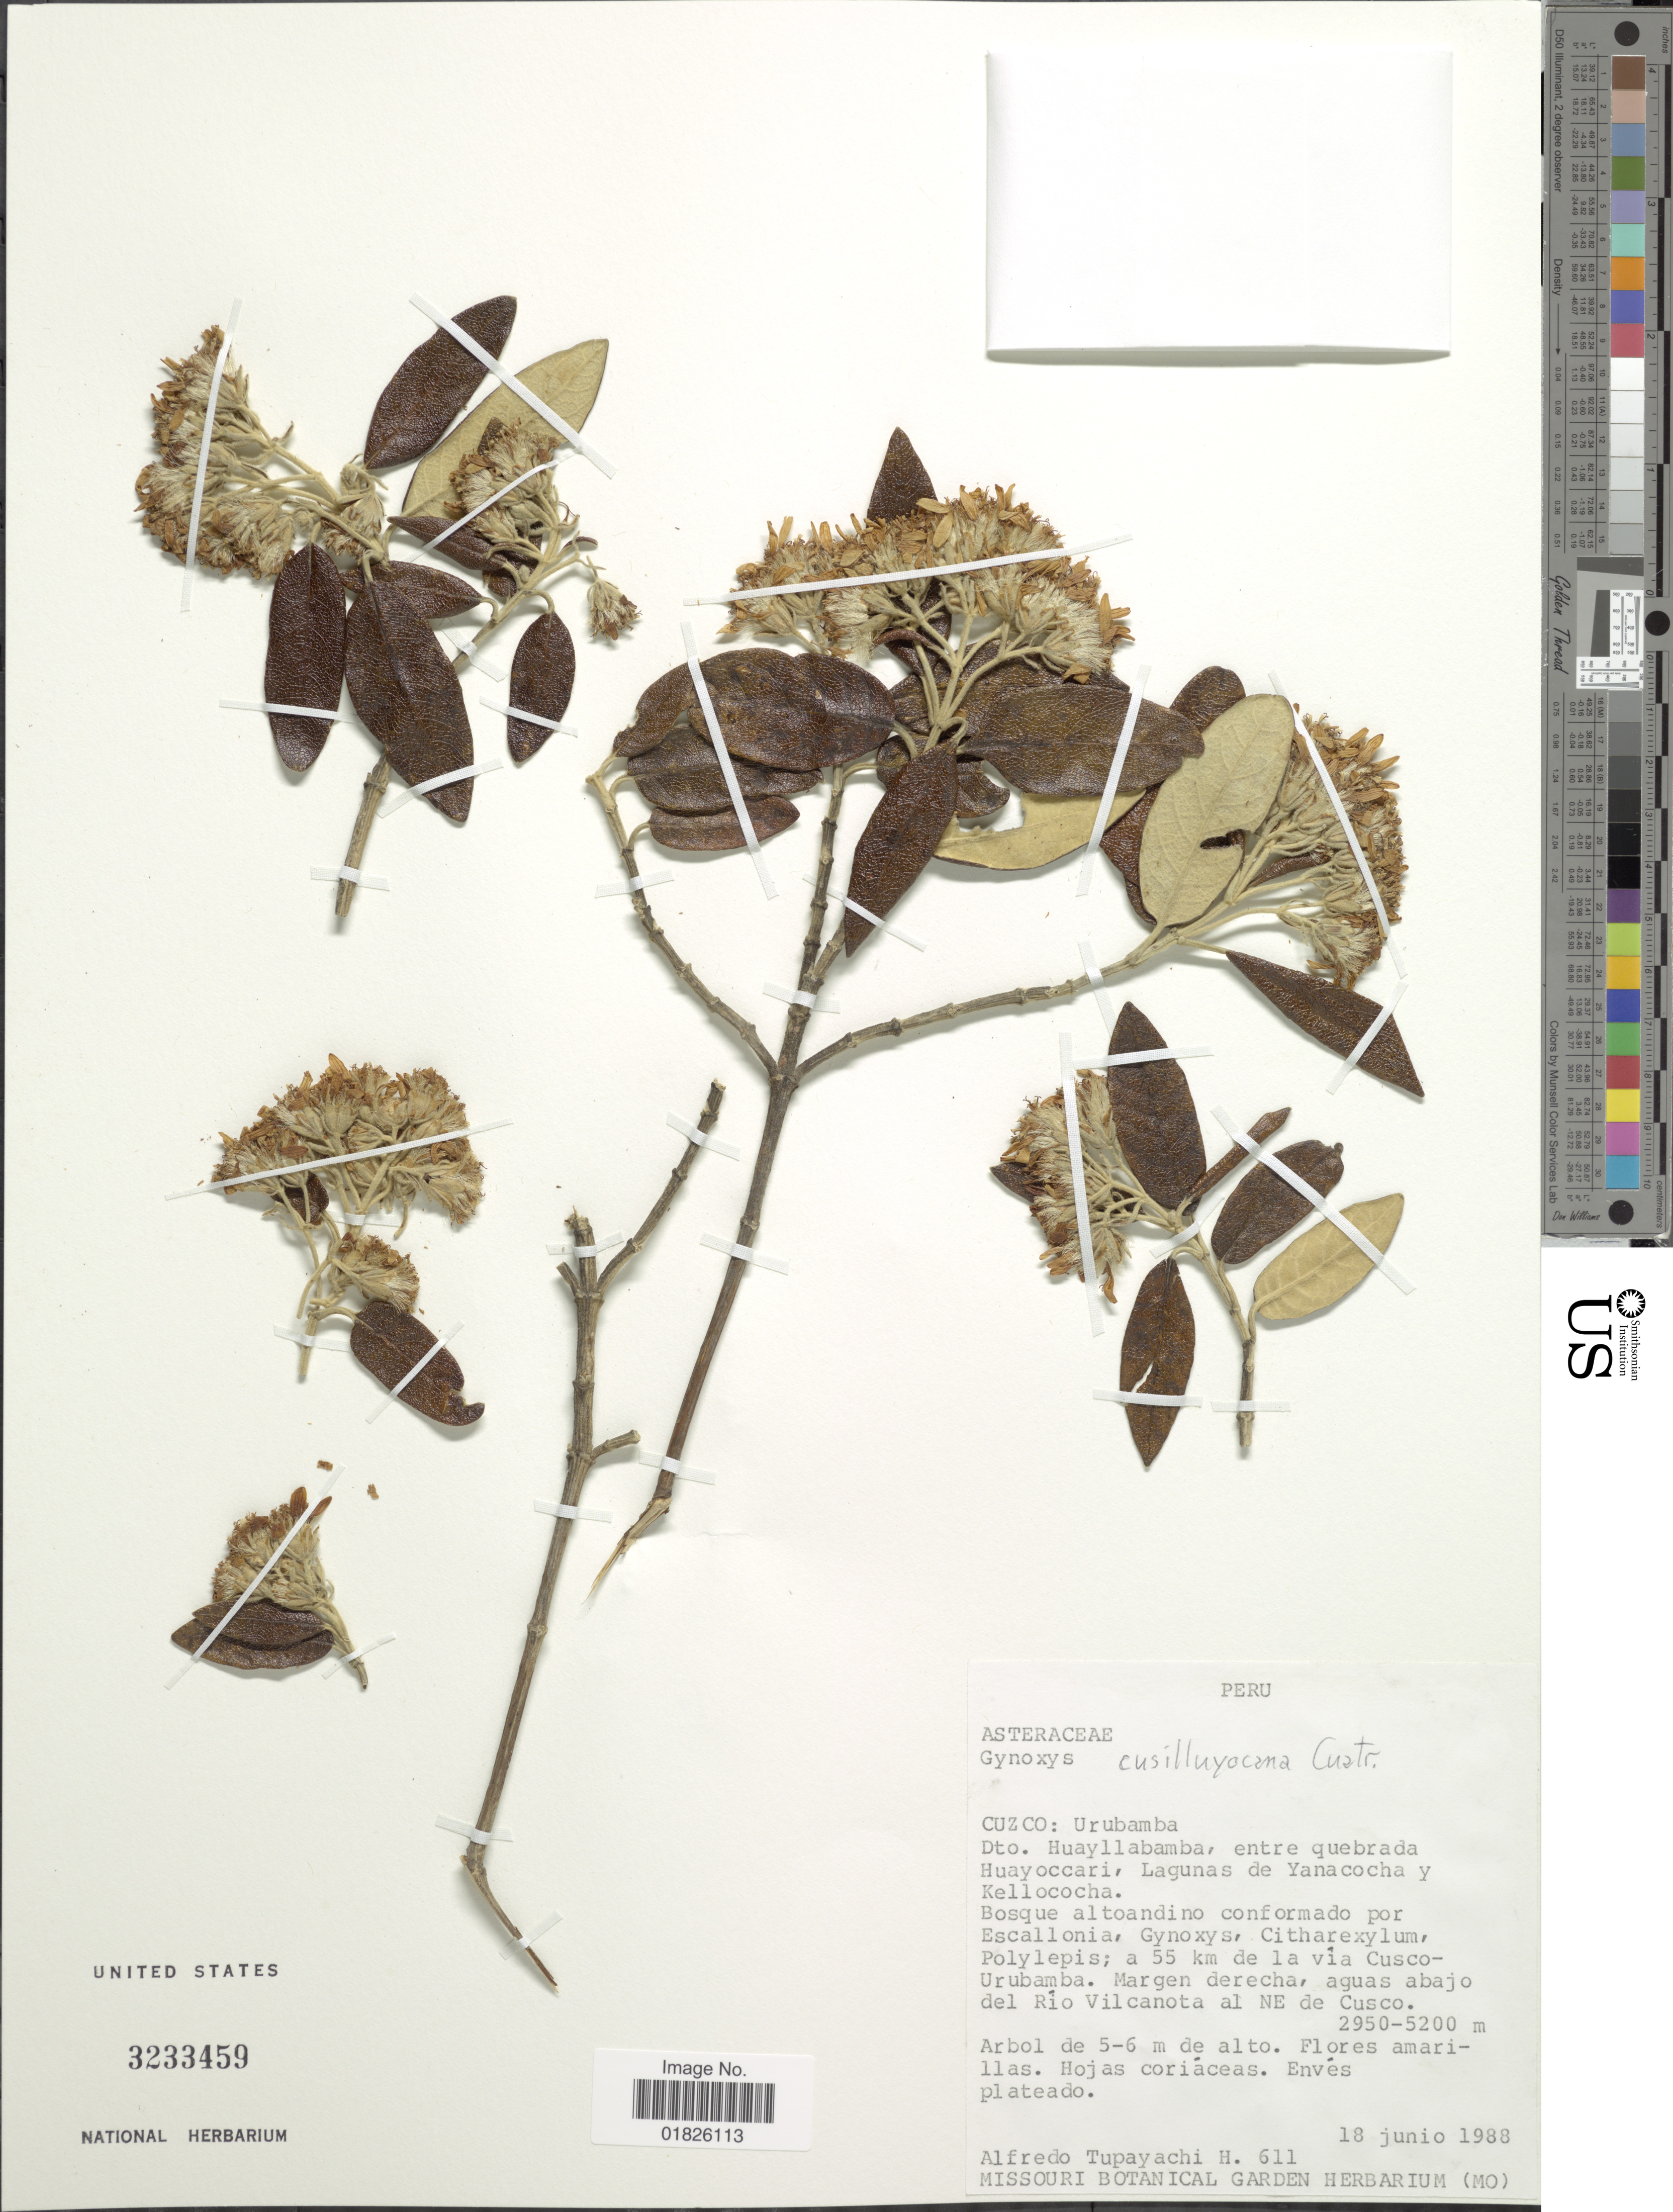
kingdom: Plantae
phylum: Tracheophyta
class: Magnoliopsida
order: Asterales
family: Asteraceae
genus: Gynoxys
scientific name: Gynoxys cusilluyocana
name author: Cuatrec.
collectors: A. Tupayachi H.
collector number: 611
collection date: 1988-06-18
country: Peru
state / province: Cusco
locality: Urubamba, Dto. Huayllabamba, entre quebrada Huayoccari, lagunas de Yanacocha y Kellococha. a 55 km de la via Cusco-urubamba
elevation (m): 2950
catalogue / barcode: US 3233459